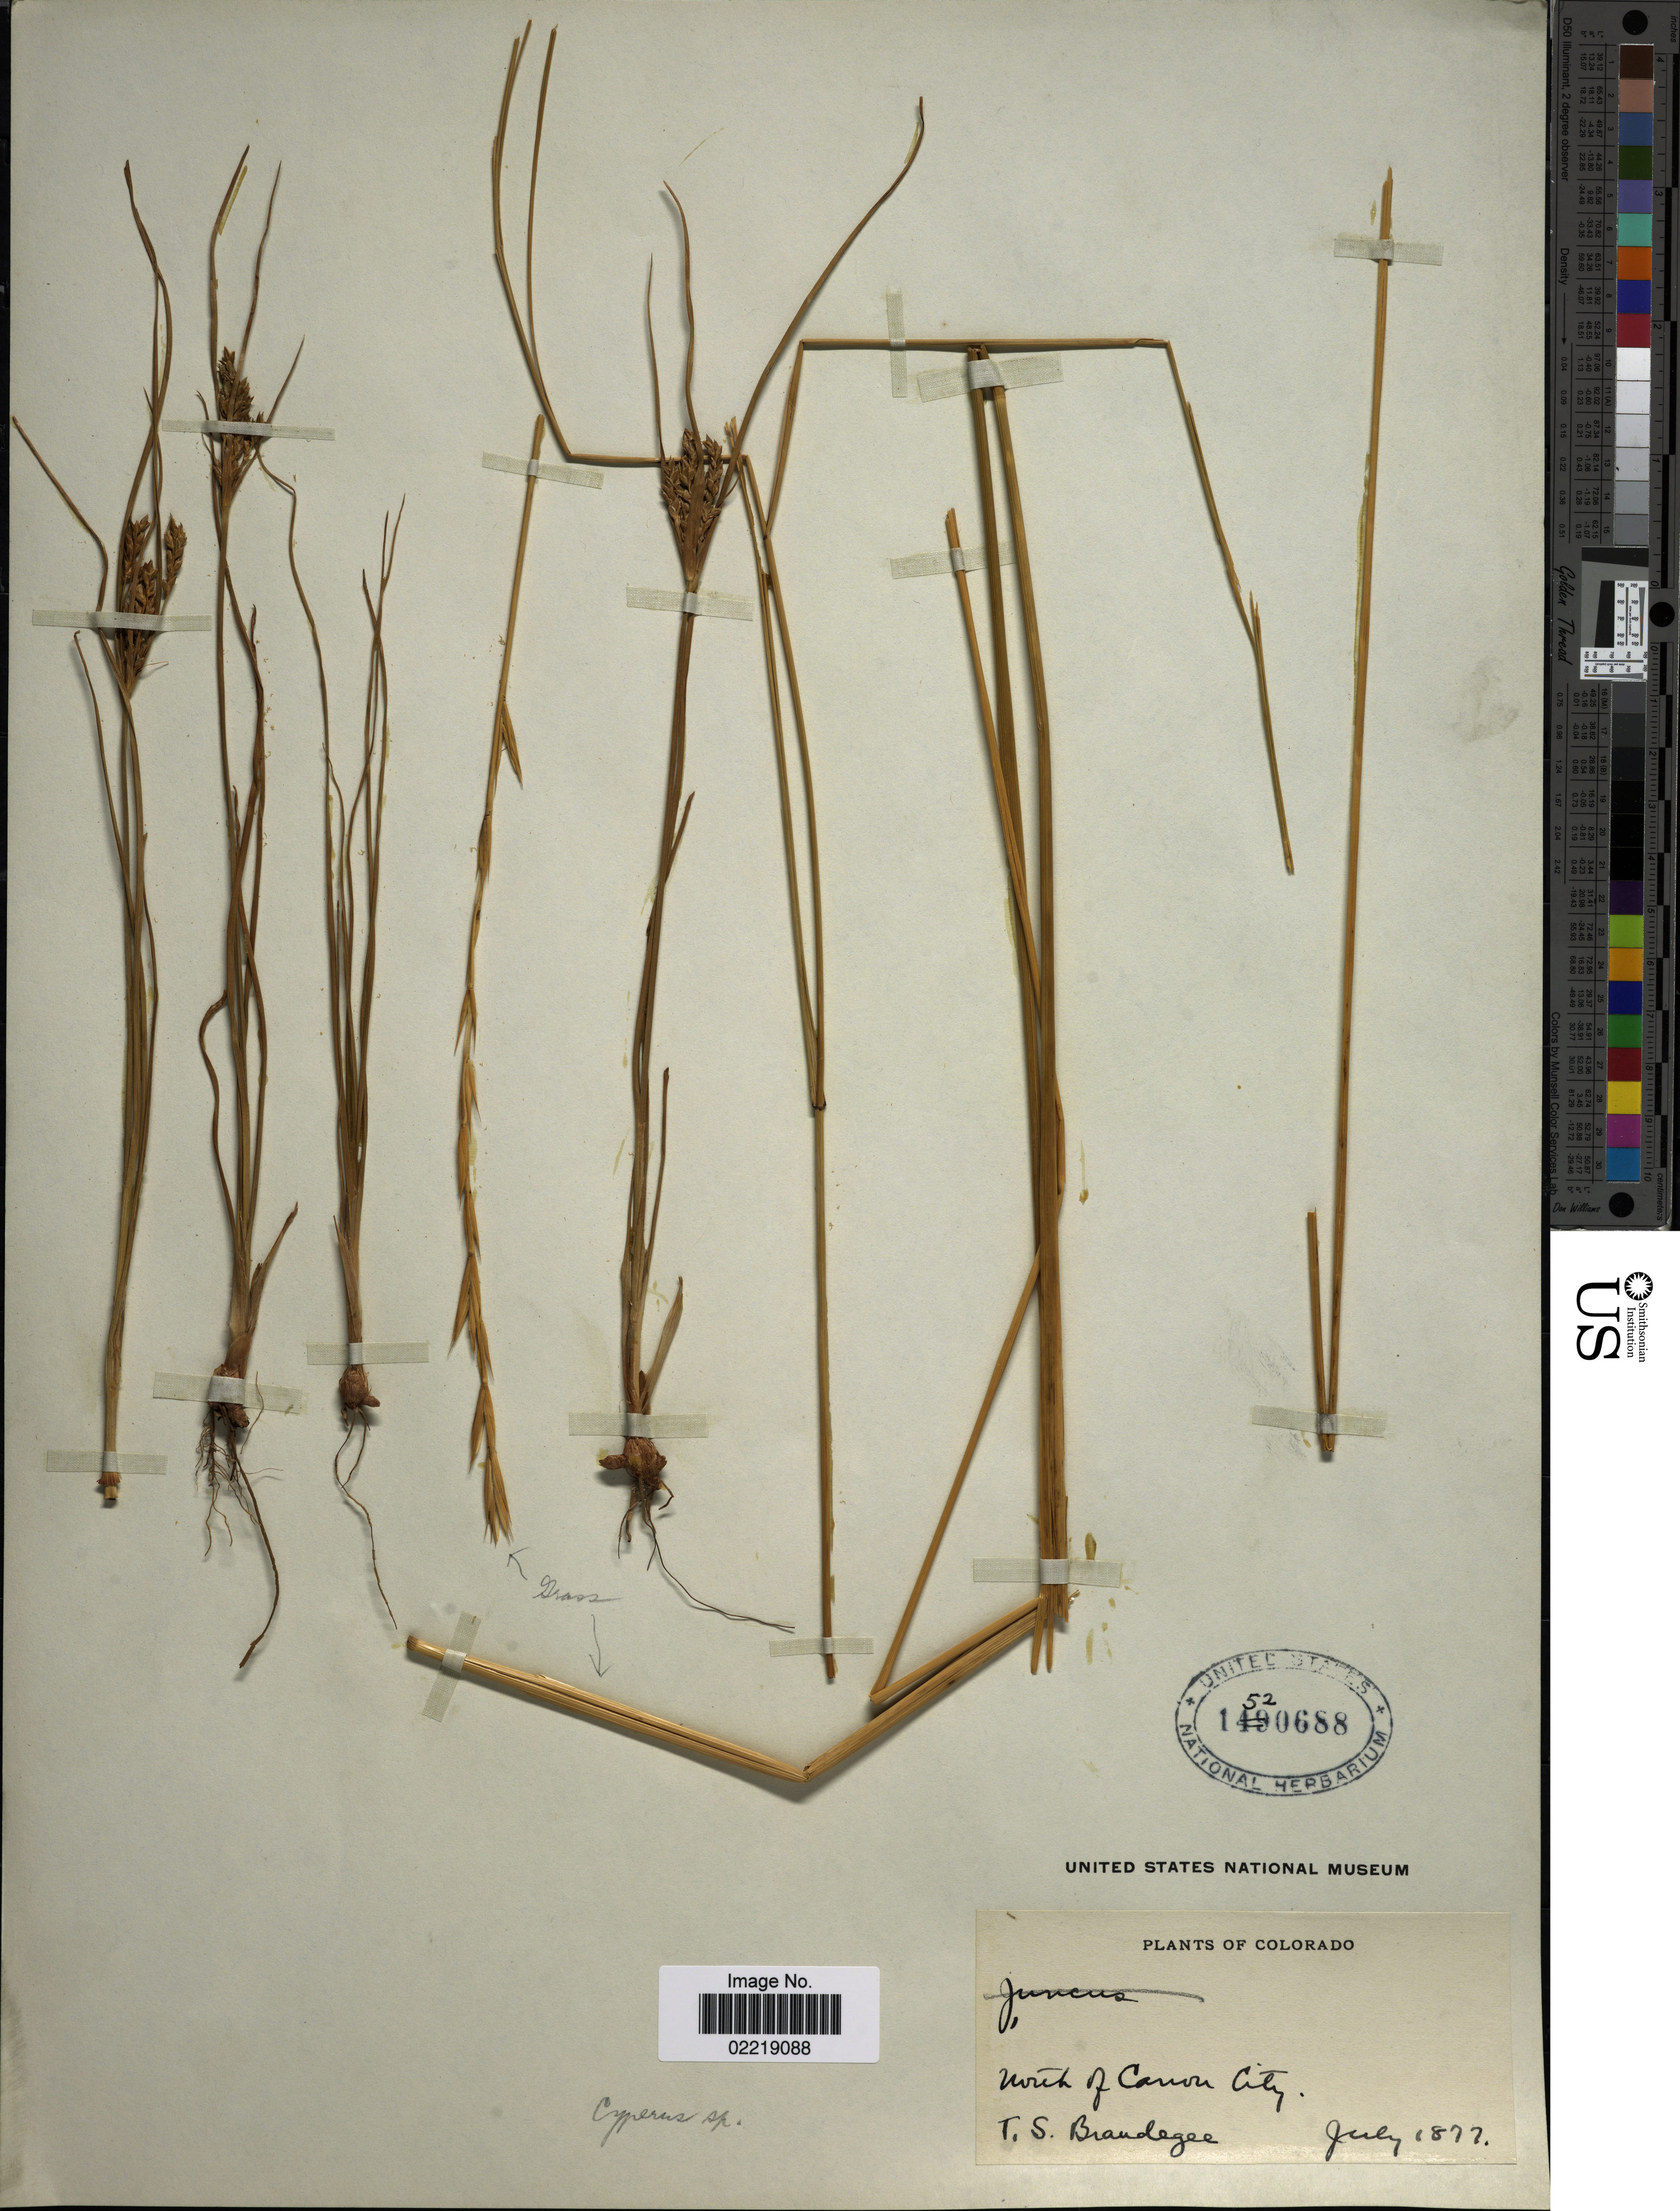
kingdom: Plantae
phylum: Tracheophyta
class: Liliopsida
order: Poales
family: Cyperaceae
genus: Cyperus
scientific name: Cyperus schweinitzii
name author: Torr.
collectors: T. S. Brandegee (herbarium)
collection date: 1877-07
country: United States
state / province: Colorado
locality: North of Canon City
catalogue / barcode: US 1520688